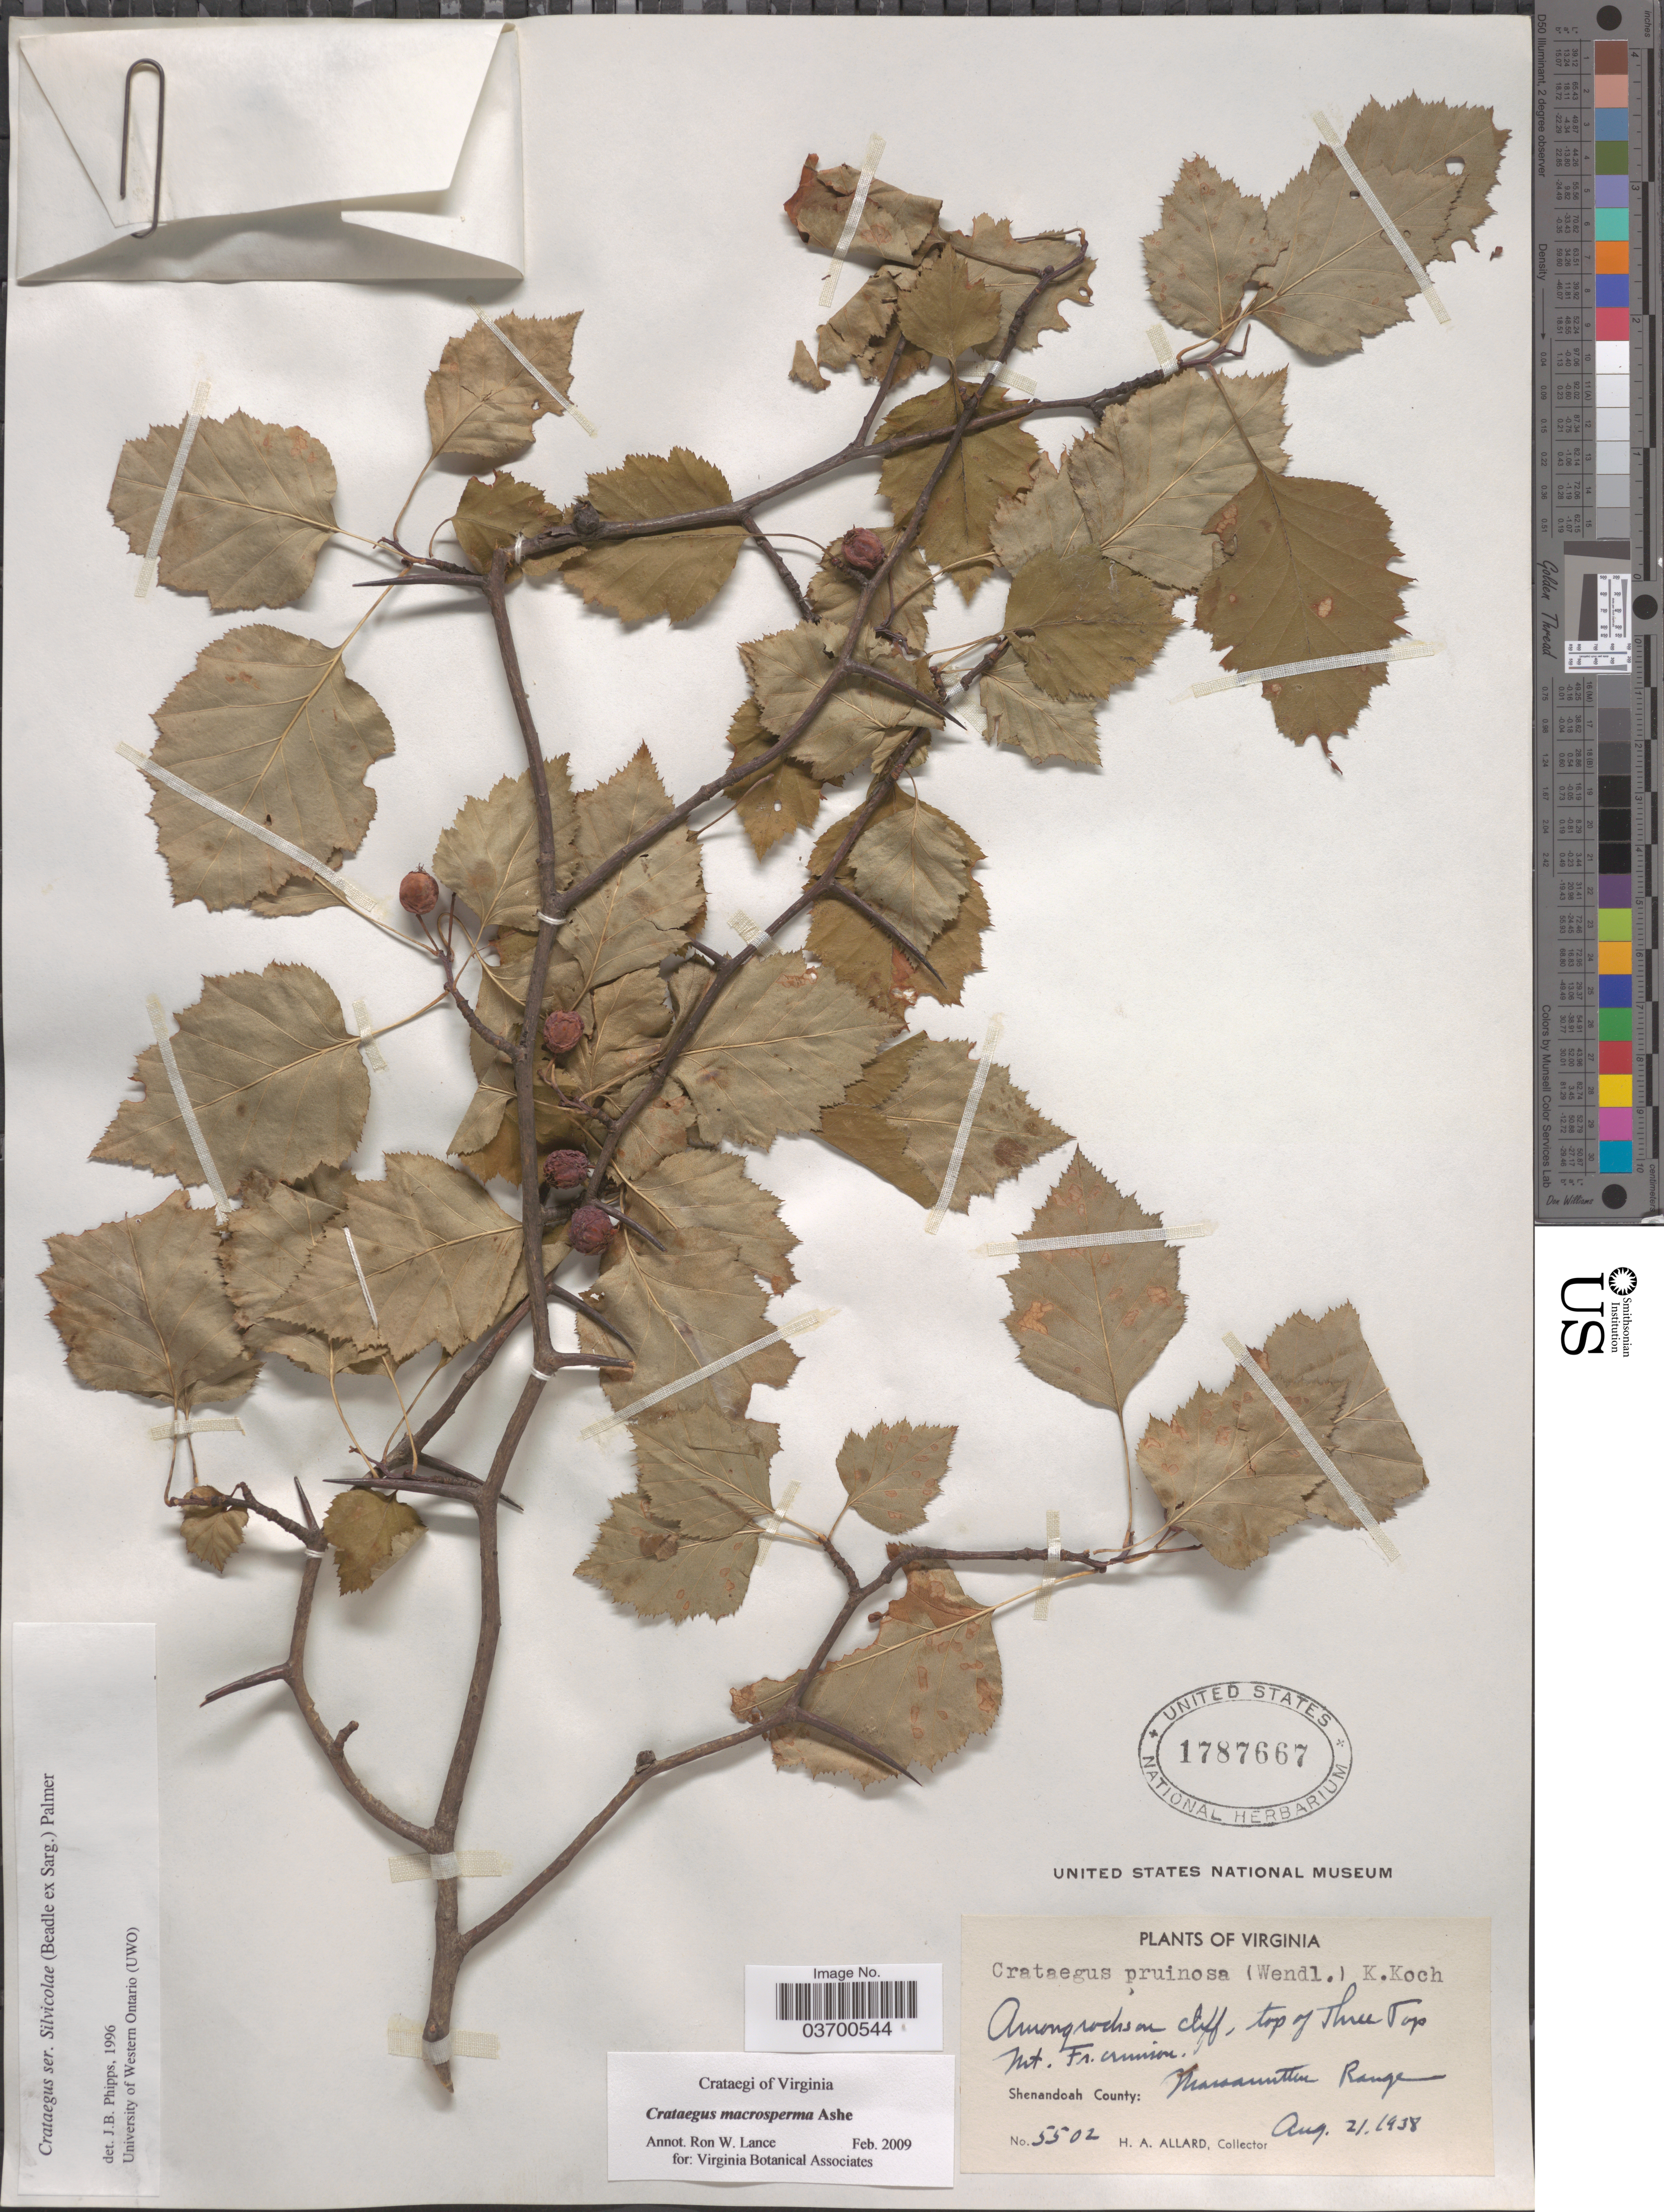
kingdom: Plantae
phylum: Tracheophyta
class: Magnoliopsida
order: Rosales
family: Rosaceae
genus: Crataegus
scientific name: Crataegus macrosperma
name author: Ashe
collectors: H. A. Allard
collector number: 5502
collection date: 1938-08-21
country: United States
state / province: Virginia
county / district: Shenandoah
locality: Top of Three Top Mt. Shenandoah County, Massanutten Range.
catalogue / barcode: US 1787667